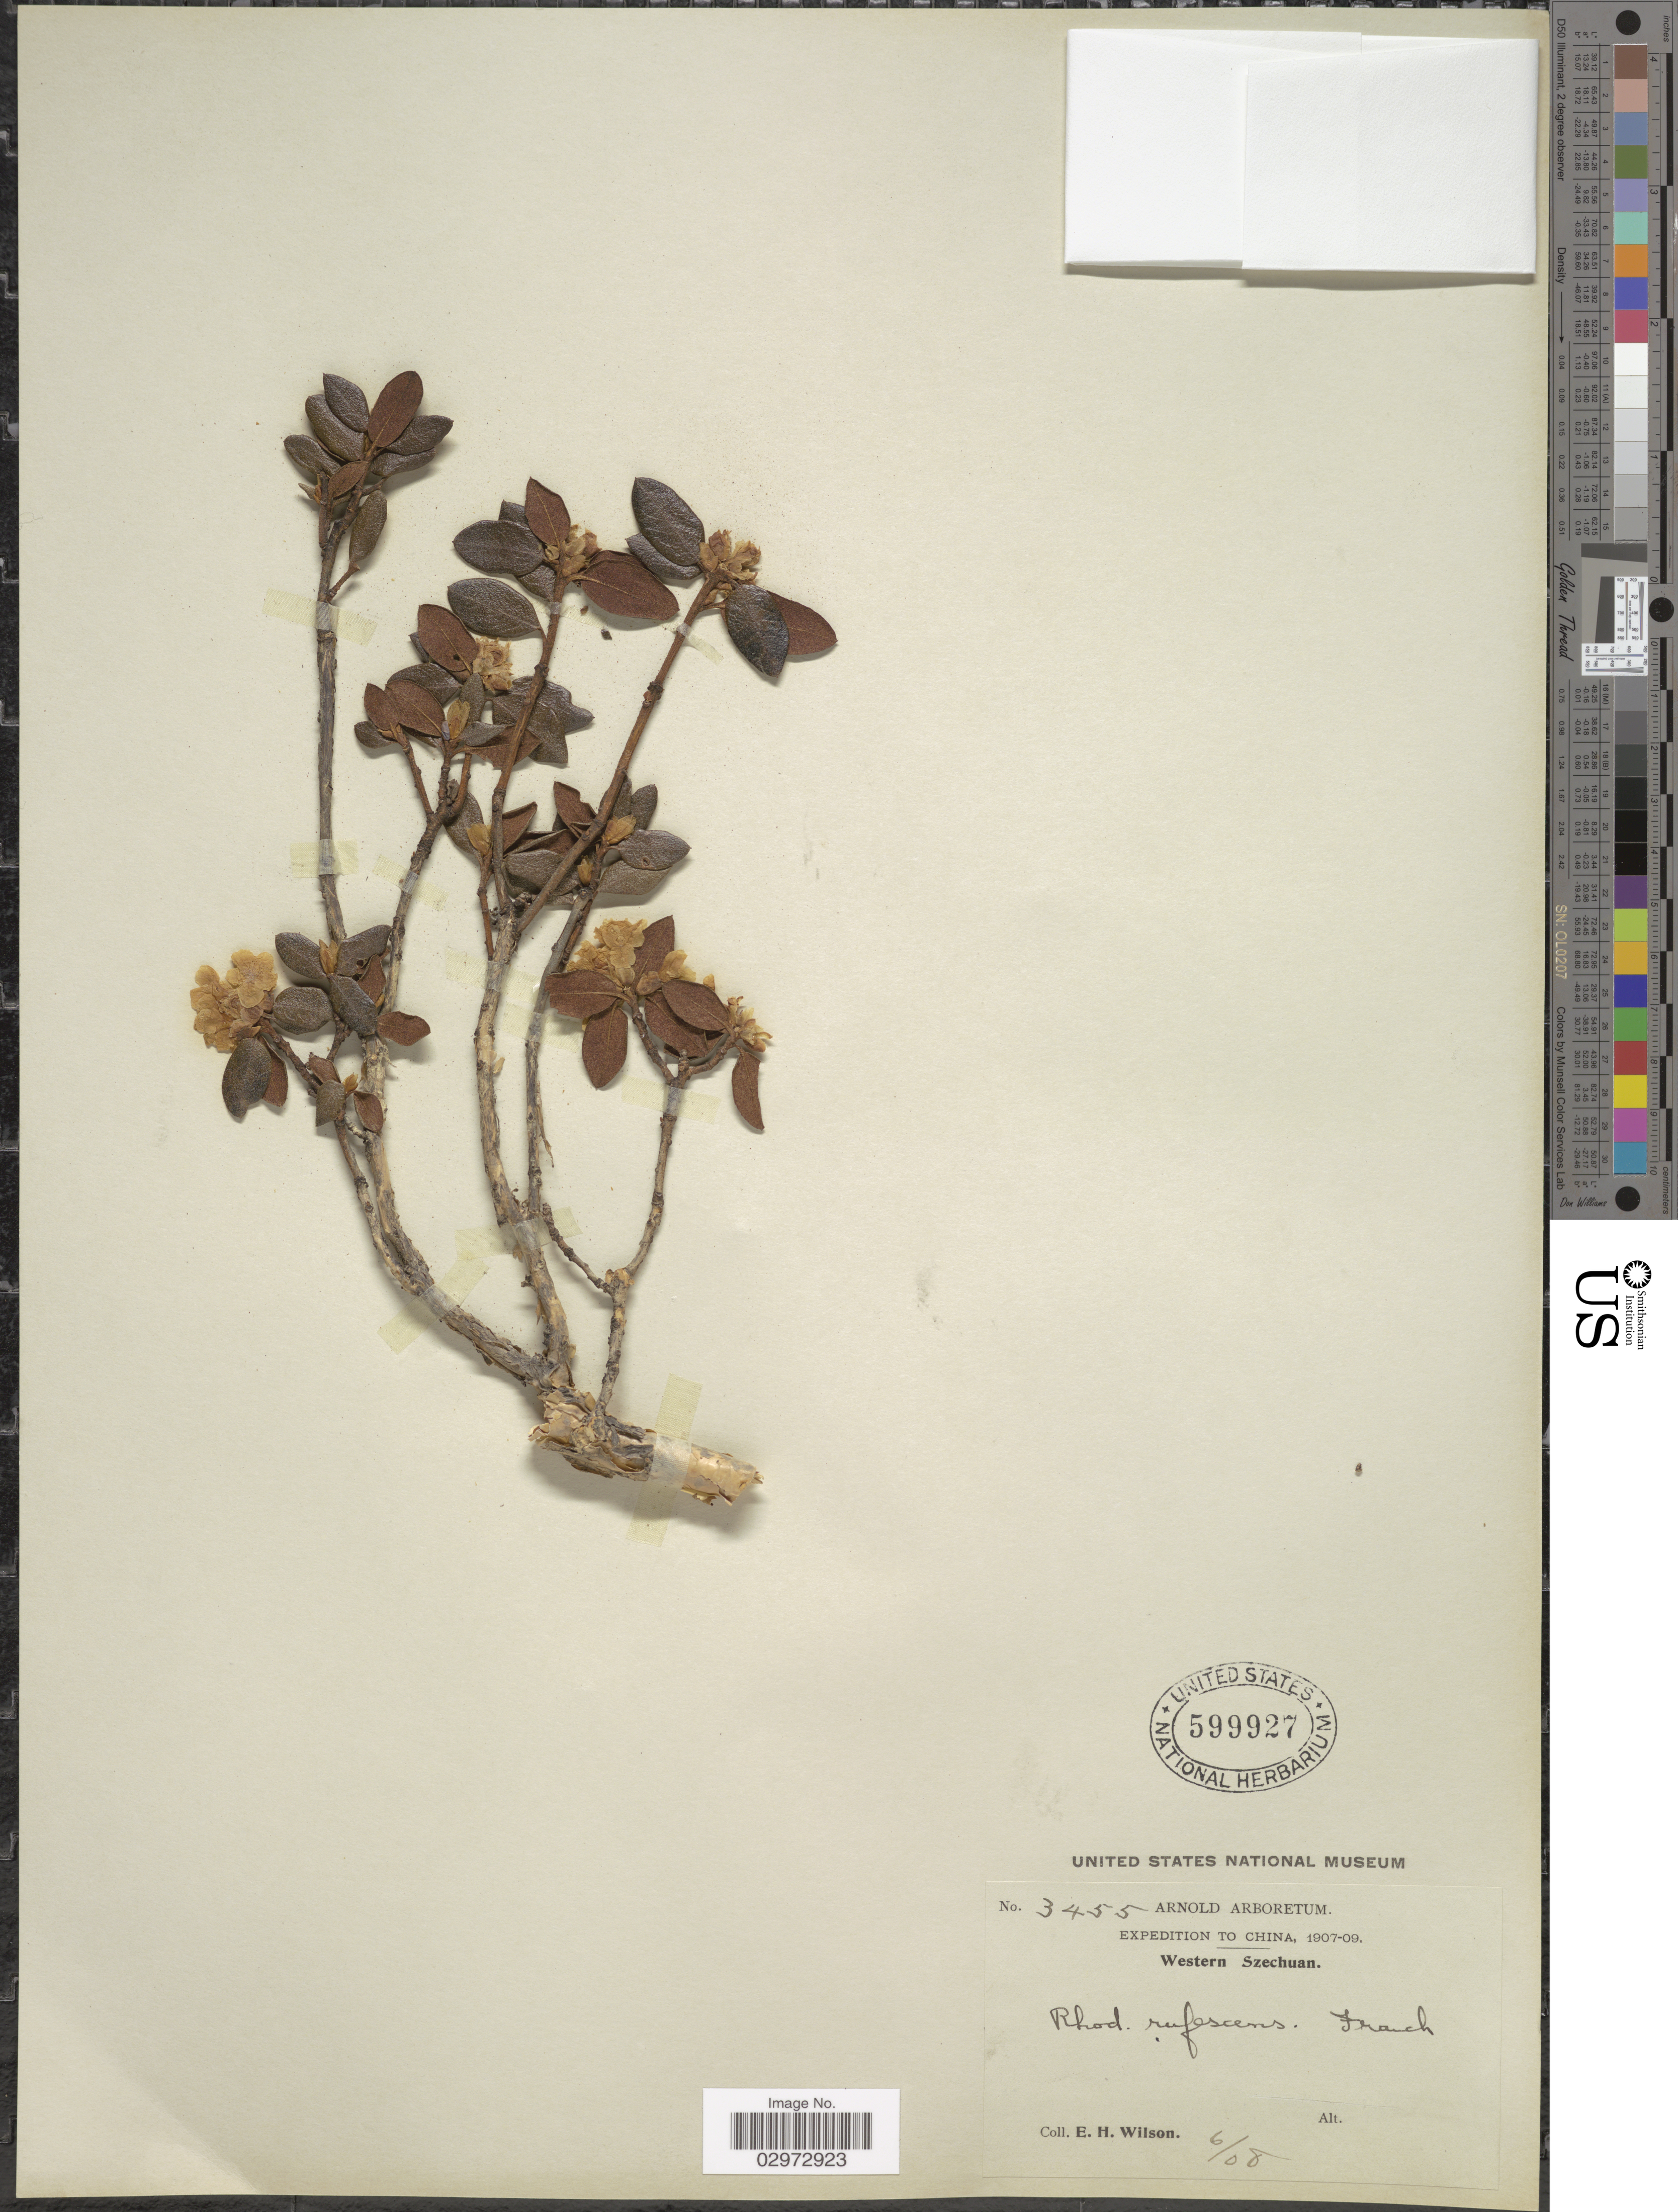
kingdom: Plantae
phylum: Tracheophyta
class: Magnoliopsida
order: Ericales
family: Ericaceae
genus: Rhododendron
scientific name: Rhododendron rufescens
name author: Franch.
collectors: E. Wilson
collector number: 3455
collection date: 1908-06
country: China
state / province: Sichuan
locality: Western Szechuan.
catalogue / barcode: US 599927